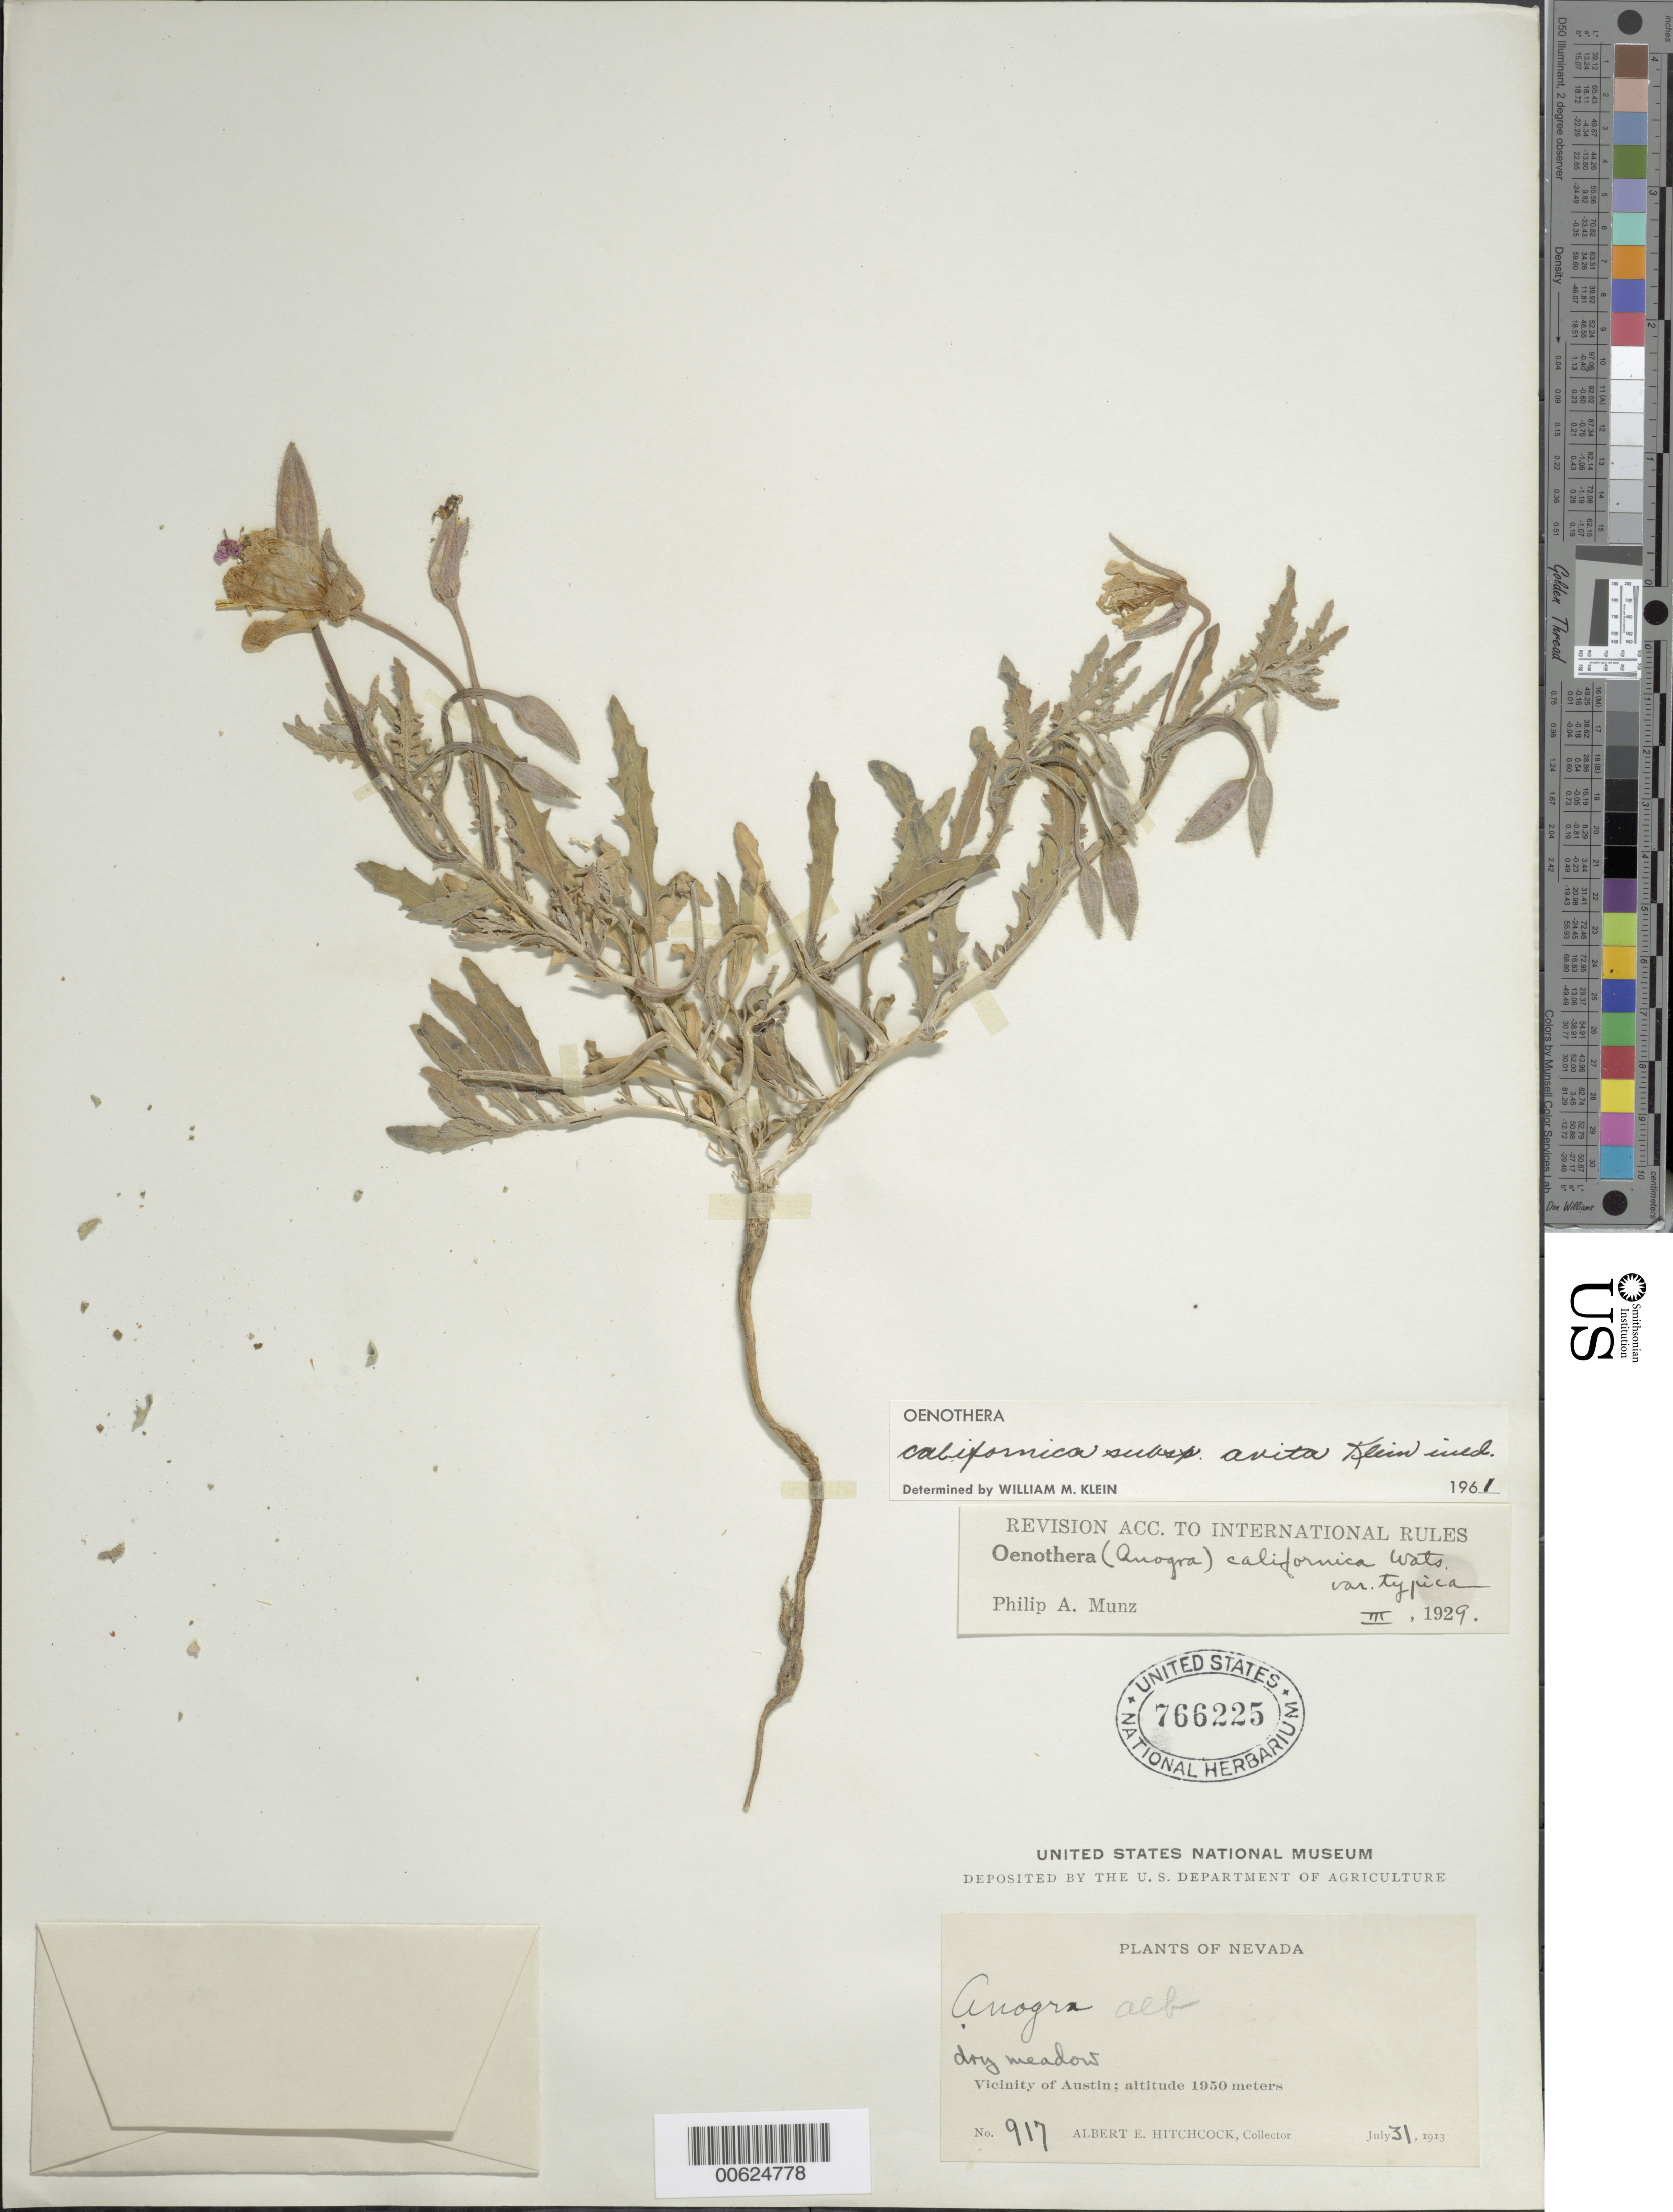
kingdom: Plantae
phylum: Tracheophyta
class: Magnoliopsida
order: Myrtales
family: Onagraceae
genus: Oenothera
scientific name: Oenothera avita subsp. avita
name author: (W.M. Klein) W.M. Klein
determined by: Wagner, W. L., (BOT), Smithsonian Institution - National Museum of Natural History (UNITED STATES)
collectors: A. S. Hitchcock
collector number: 917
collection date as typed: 31 Jul 1913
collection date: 1913-07-31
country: United States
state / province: Nevada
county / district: Lander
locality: Austin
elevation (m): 1950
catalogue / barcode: US 766225